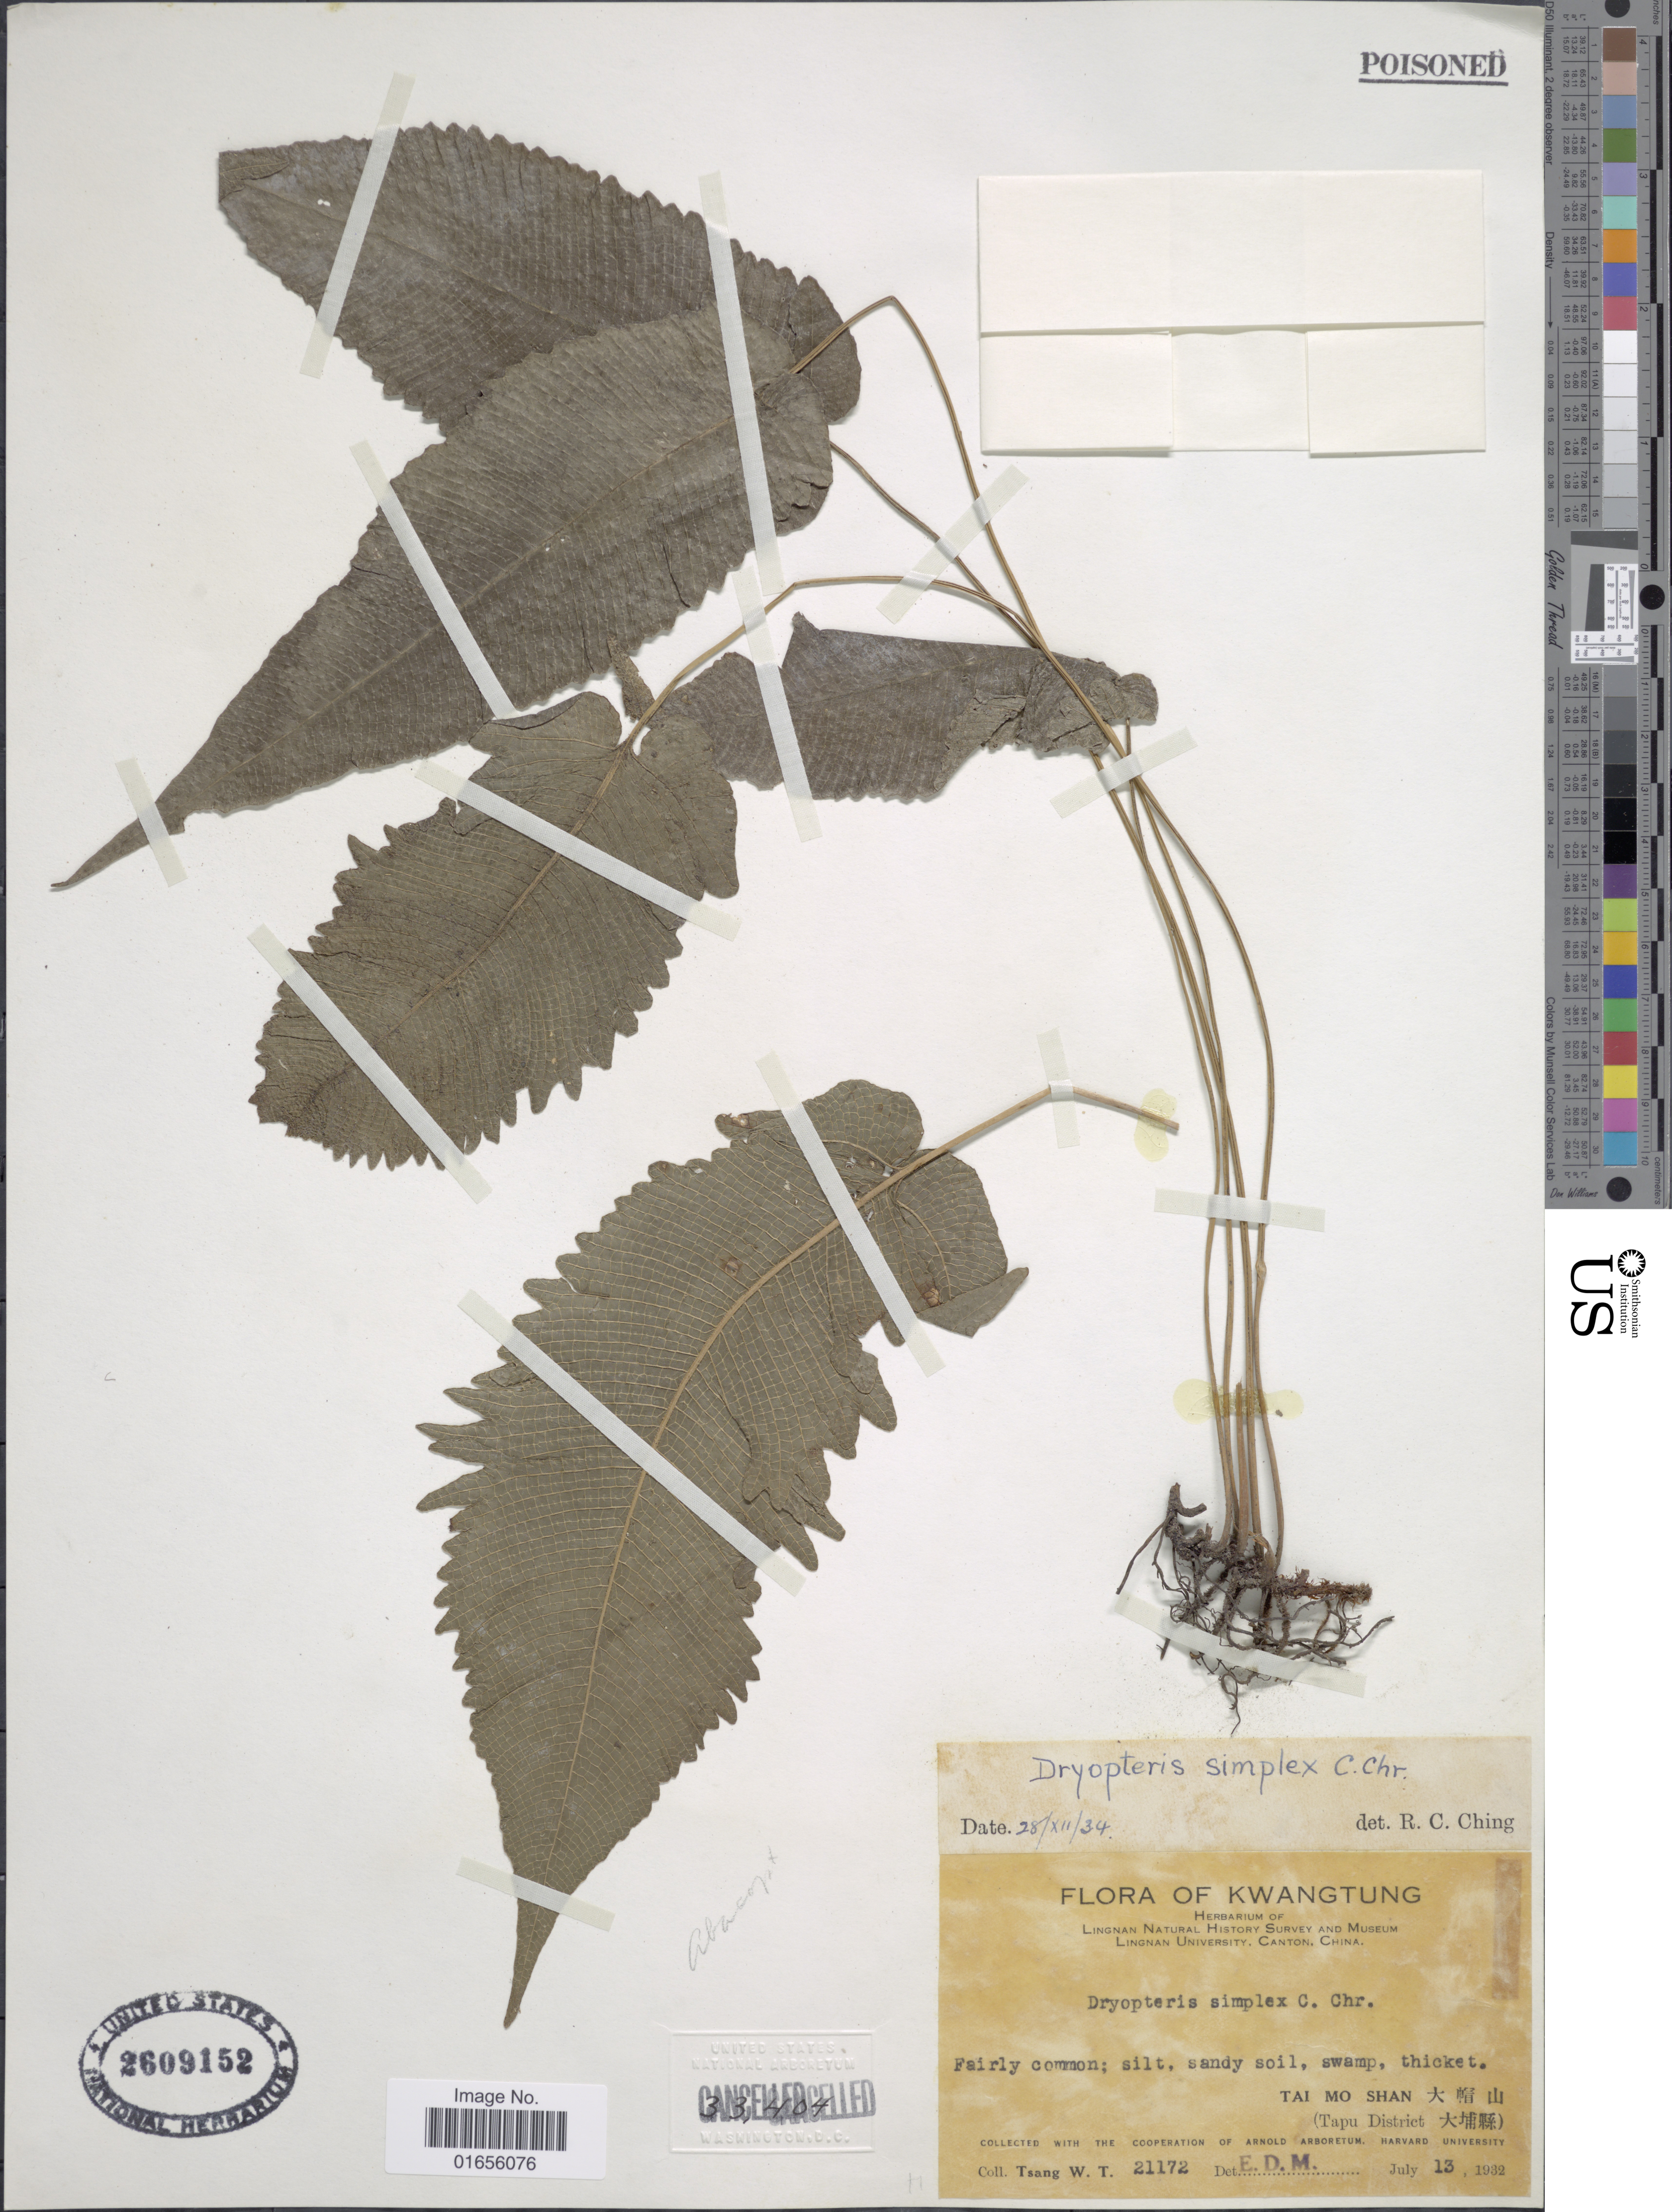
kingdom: Plantae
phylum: Tracheophyta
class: Polypodiopsida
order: Polypodiales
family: Thelypteridaceae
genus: Pronephrium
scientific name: Pronephrium triphyllum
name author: (Sw.) Holttum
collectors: W. T. Tsang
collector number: T21172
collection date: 1932-07-13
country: China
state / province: Guangdong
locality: Kwangtung, Tai Mo Shan (Tapu District)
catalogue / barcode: US 2609152